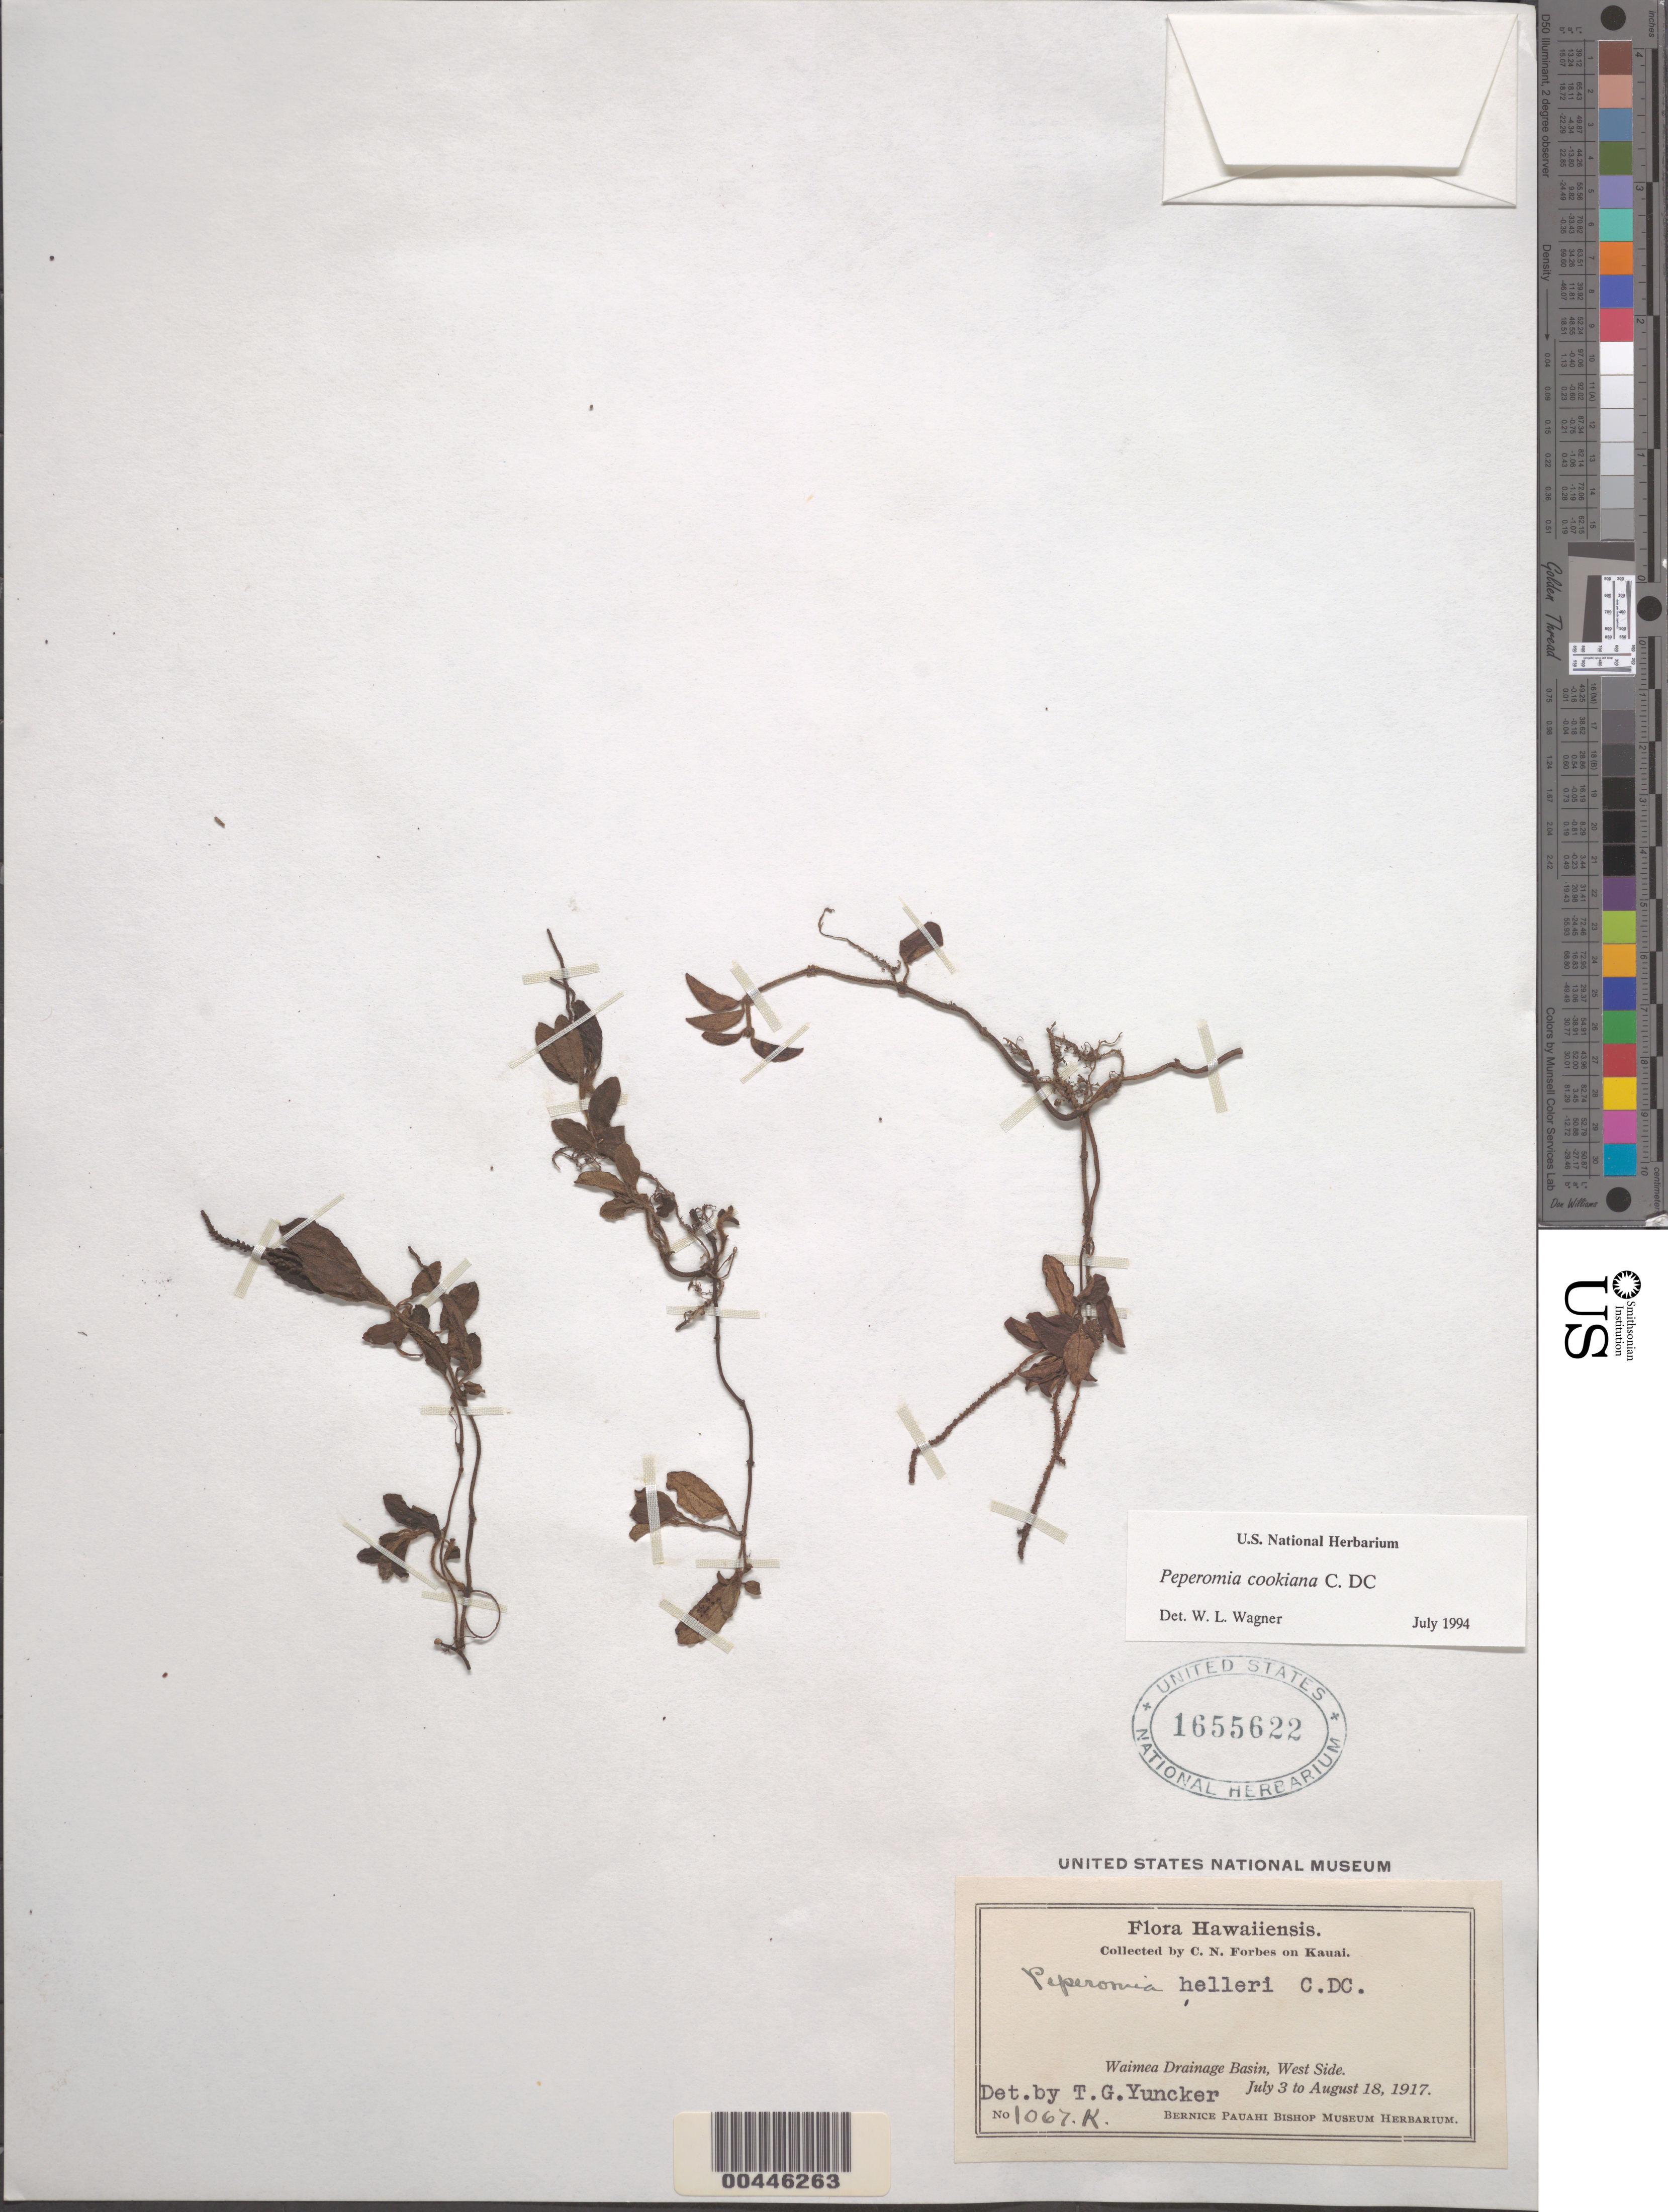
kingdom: Plantae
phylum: Tracheophyta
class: Magnoliopsida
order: Piperales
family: Piperaceae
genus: Peperomia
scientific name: Peperomia cookiana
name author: C. DC.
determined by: Wagner, W. L., (BOT), Smithsonian Institution - National Museum of Natural History (UNITED STATES)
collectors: C. N. Forbes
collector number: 1067.K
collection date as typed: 3 Jul 1917 to 18 Aug 1917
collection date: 1917-07-03/1917-08-18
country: United States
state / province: Hawaii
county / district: Kauai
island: Kaua'i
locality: Waimea Drainage Basin, W side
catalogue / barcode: US 1655622